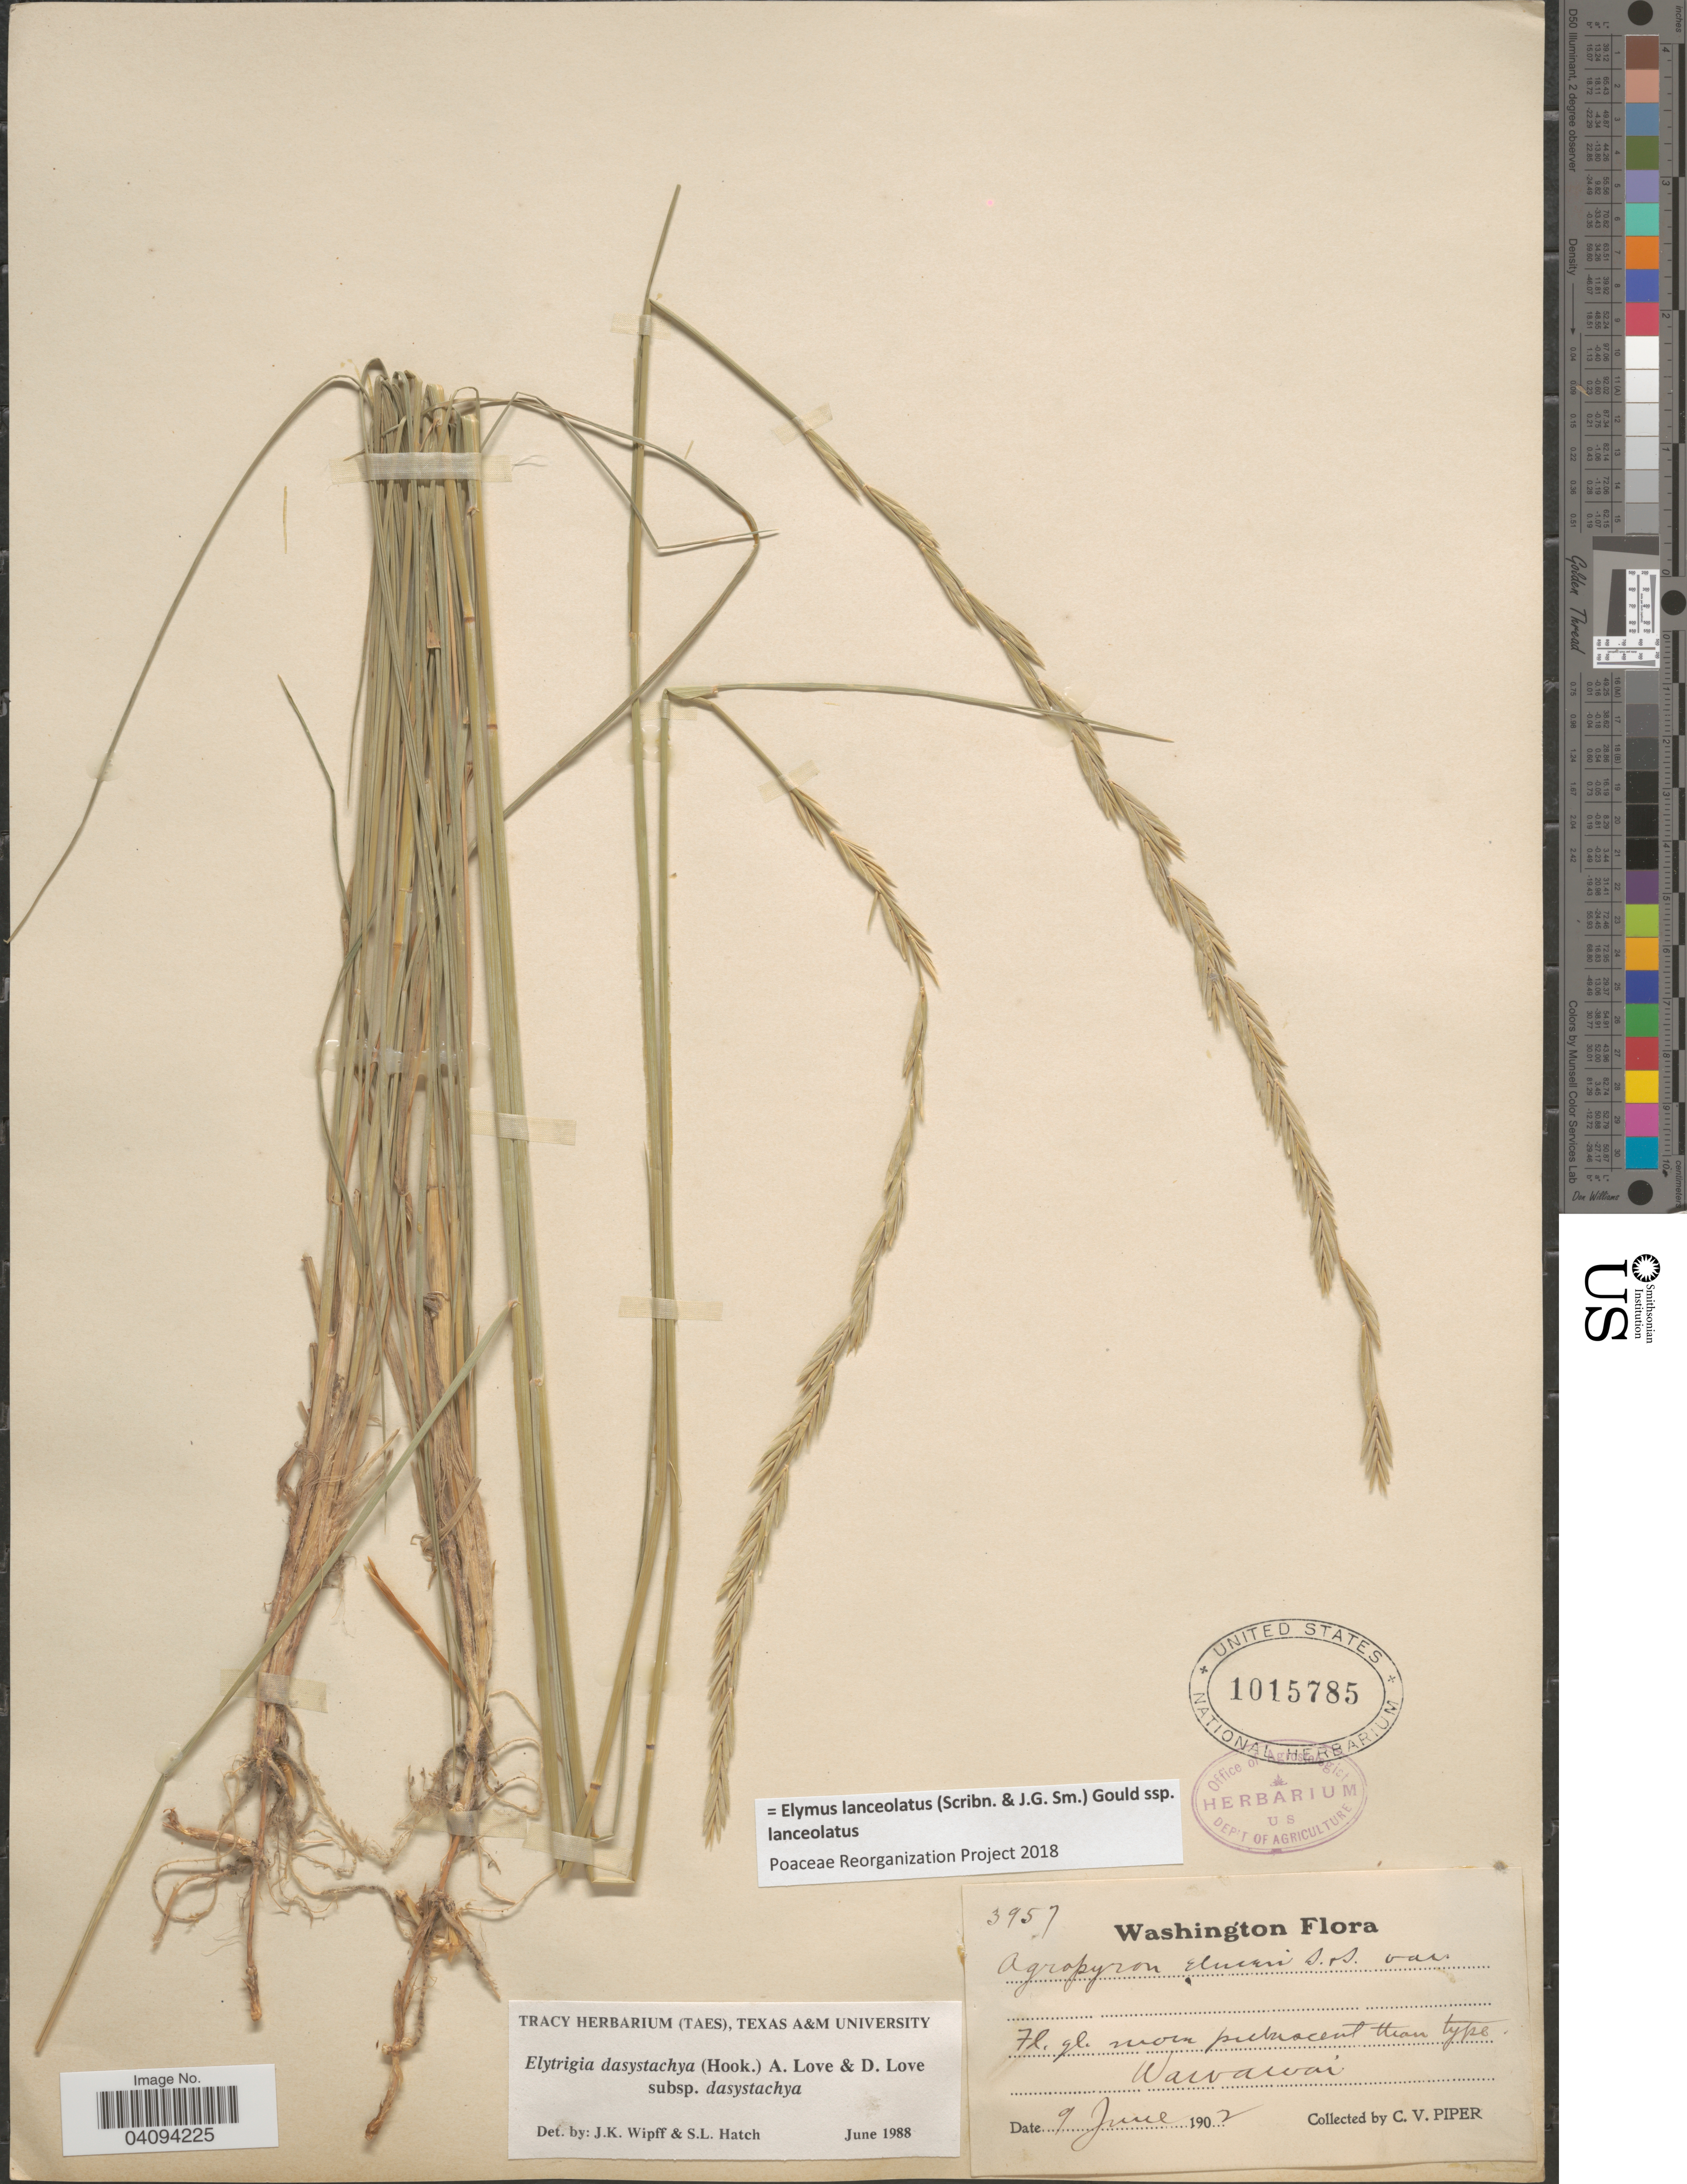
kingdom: Plantae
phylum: Tracheophyta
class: Liliopsida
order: Poales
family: Poaceae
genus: Elymus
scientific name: Elymus lanceolatus subsp. lanceolatus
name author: (Scribn. & J.G. Sm.) Gould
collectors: C. V. Piper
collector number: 3957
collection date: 1902-06-09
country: United States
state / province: Washington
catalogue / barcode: US 1015785